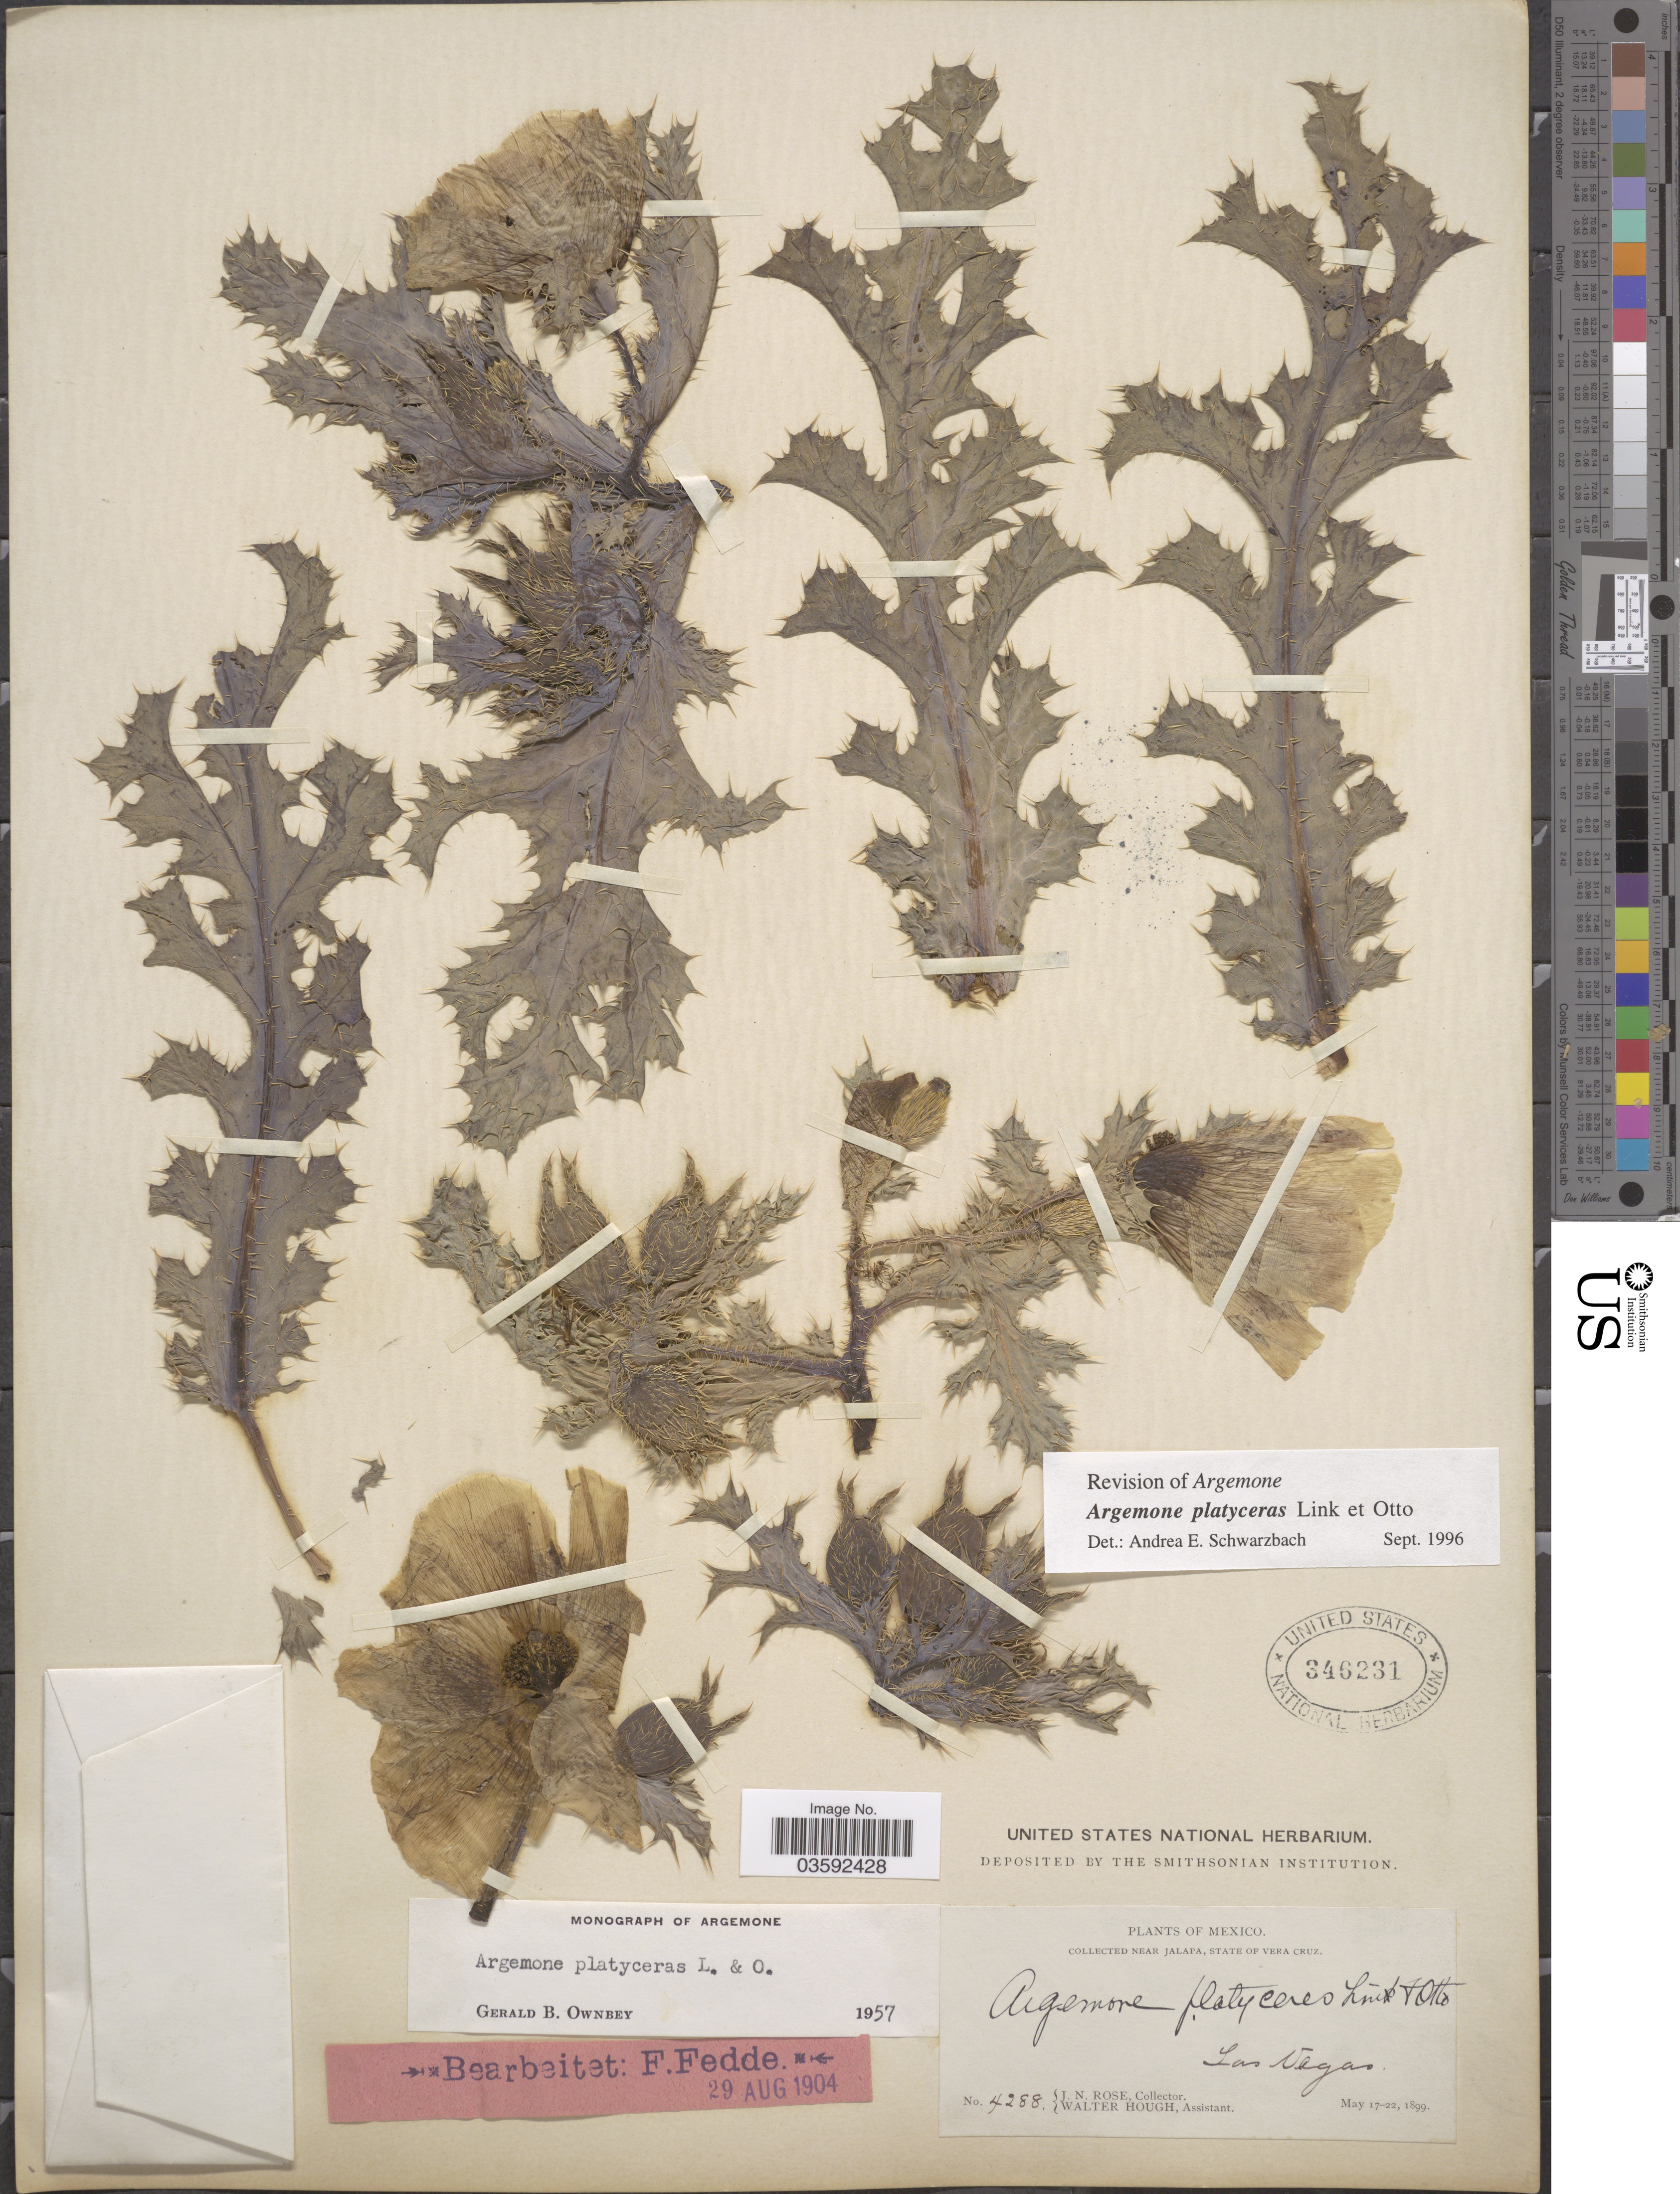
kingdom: Plantae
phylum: Tracheophyta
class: Magnoliopsida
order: Ranunculales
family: Papaveraceae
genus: Argemone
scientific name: Argemone platyceras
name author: Link & Otto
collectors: J. N. Rose & W. Hough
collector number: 4288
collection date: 1899-05-17/1899-05-22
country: Mexico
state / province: Veracruz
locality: Near Jalapa, State of Vera Cruz. Las Vegas.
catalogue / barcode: US 346231